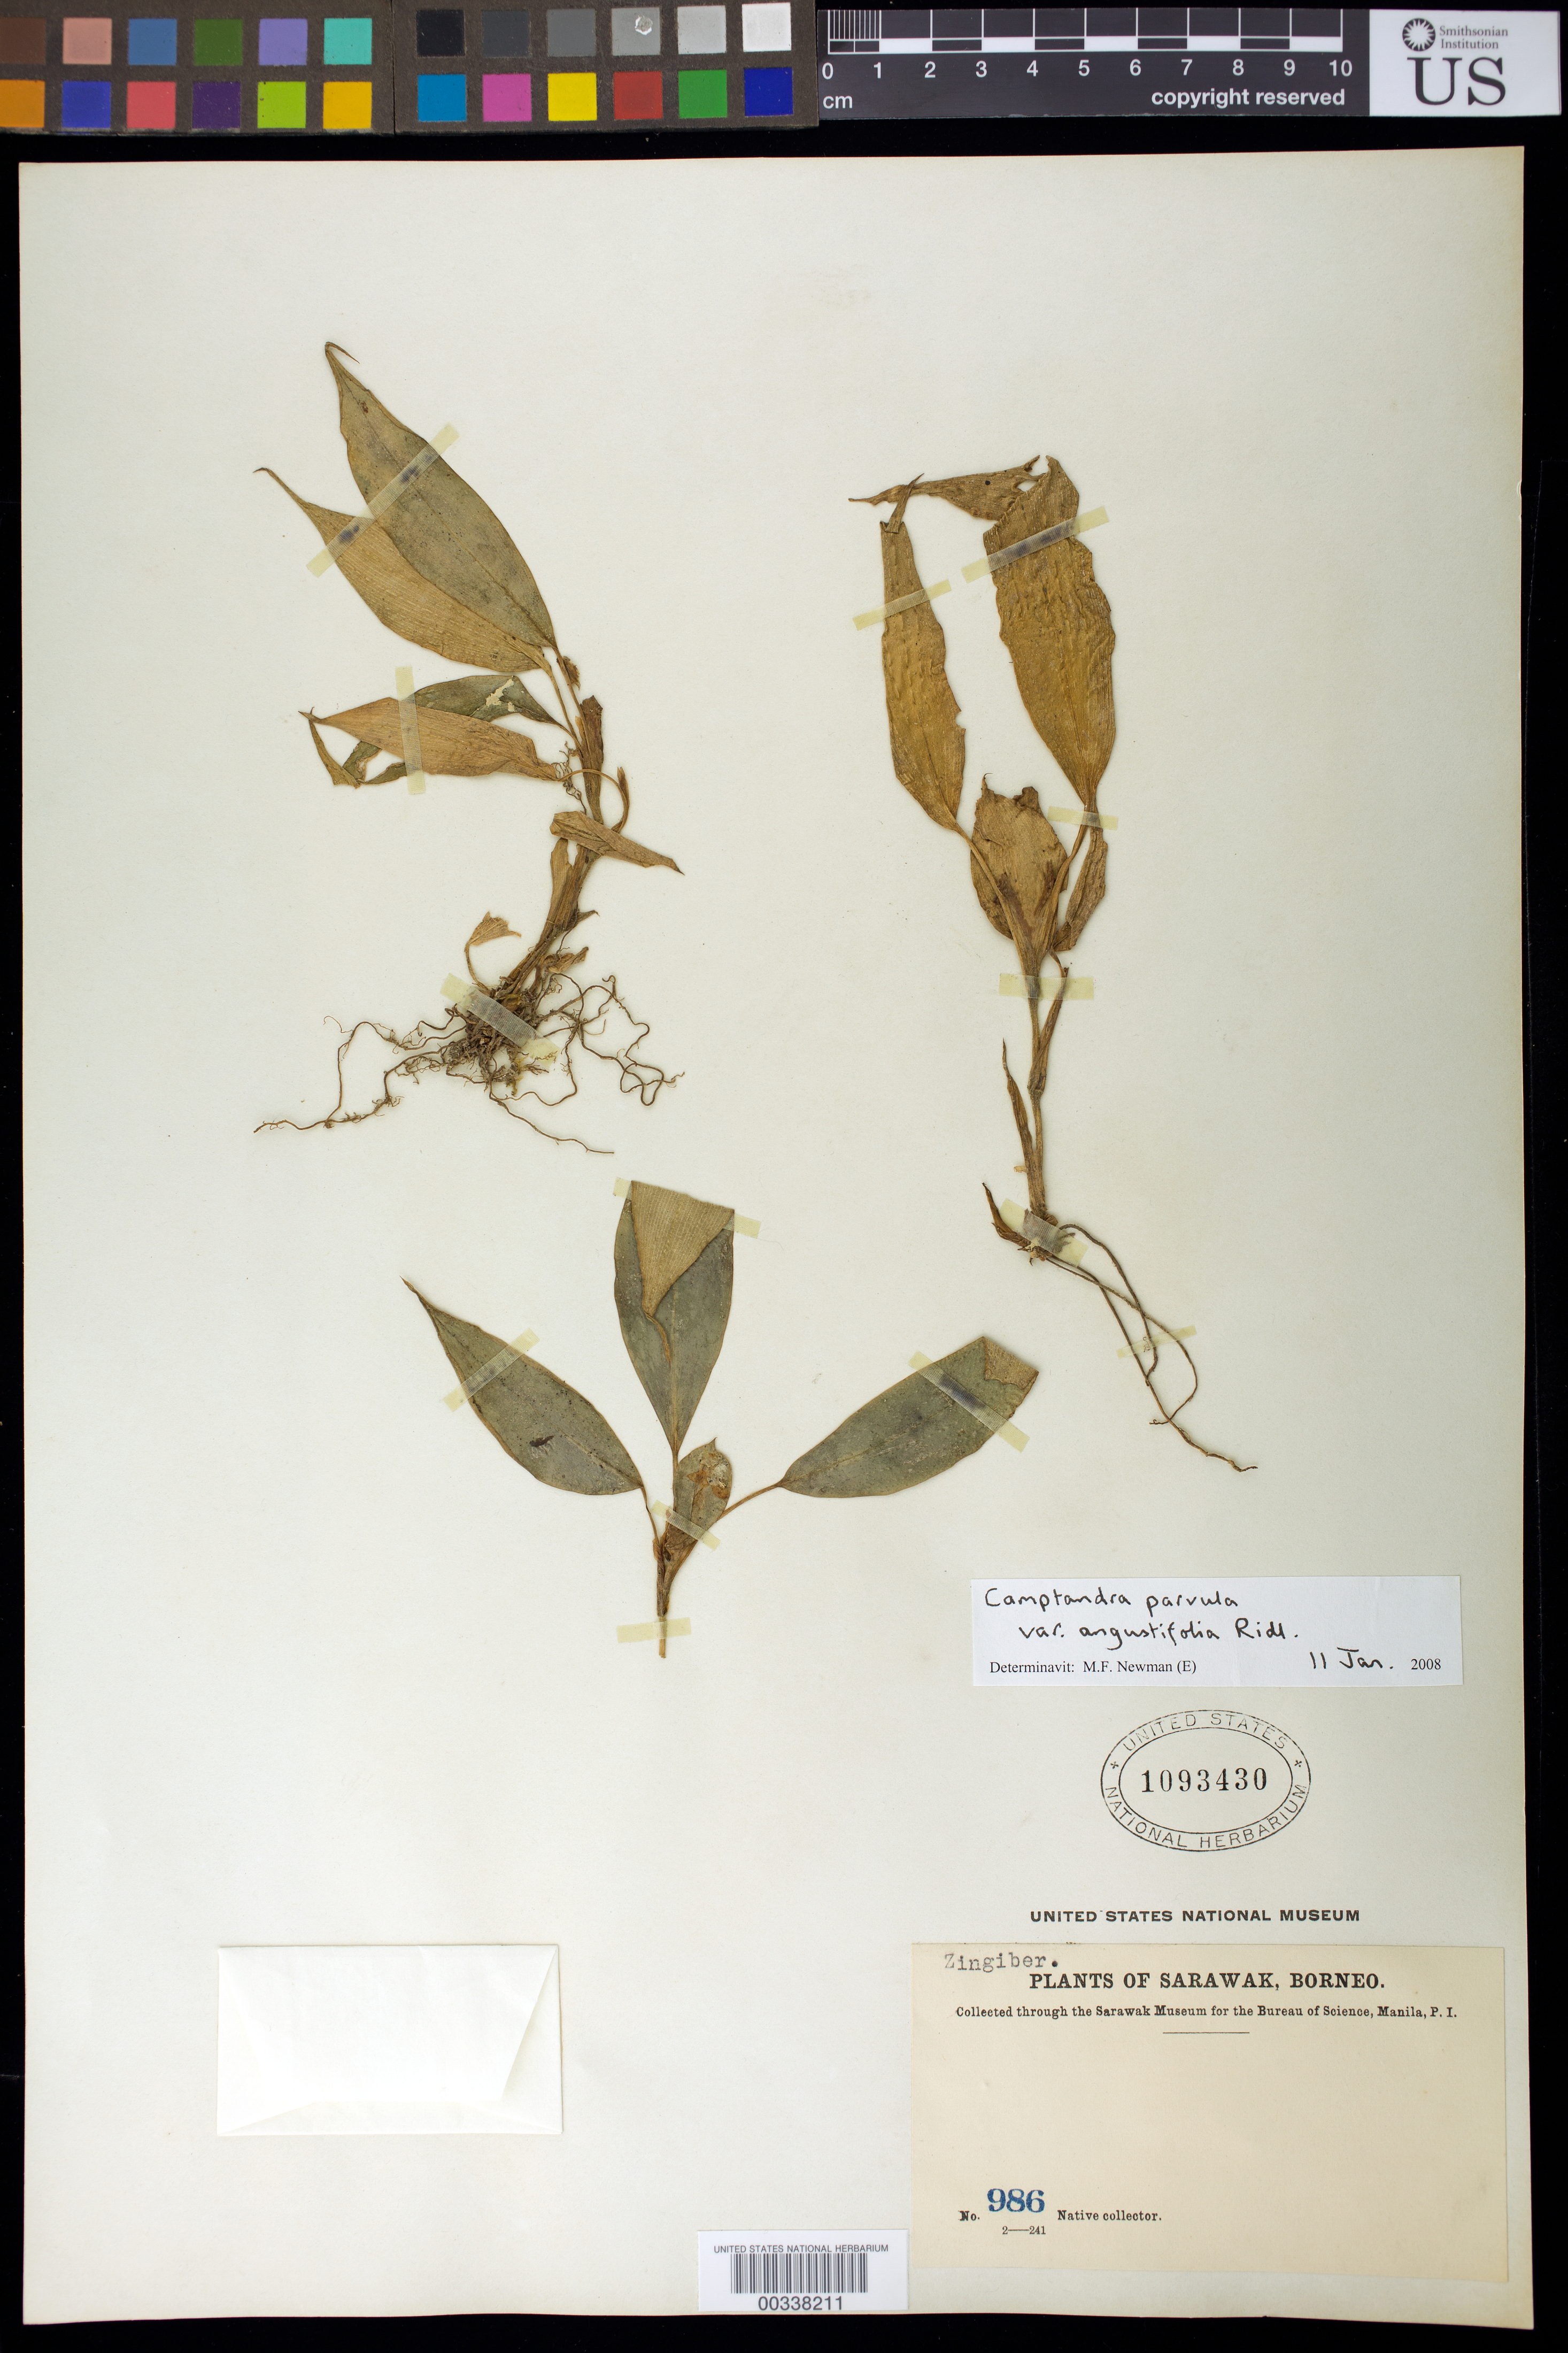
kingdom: Plantae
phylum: Tracheophyta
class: Liliopsida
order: Zingiberales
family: Zingiberaceae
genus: Camptandra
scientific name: Camptandra parvula var. angustifolia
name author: Ridl.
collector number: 986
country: Malaysia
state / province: Sarawak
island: Borneo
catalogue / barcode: US 1093430